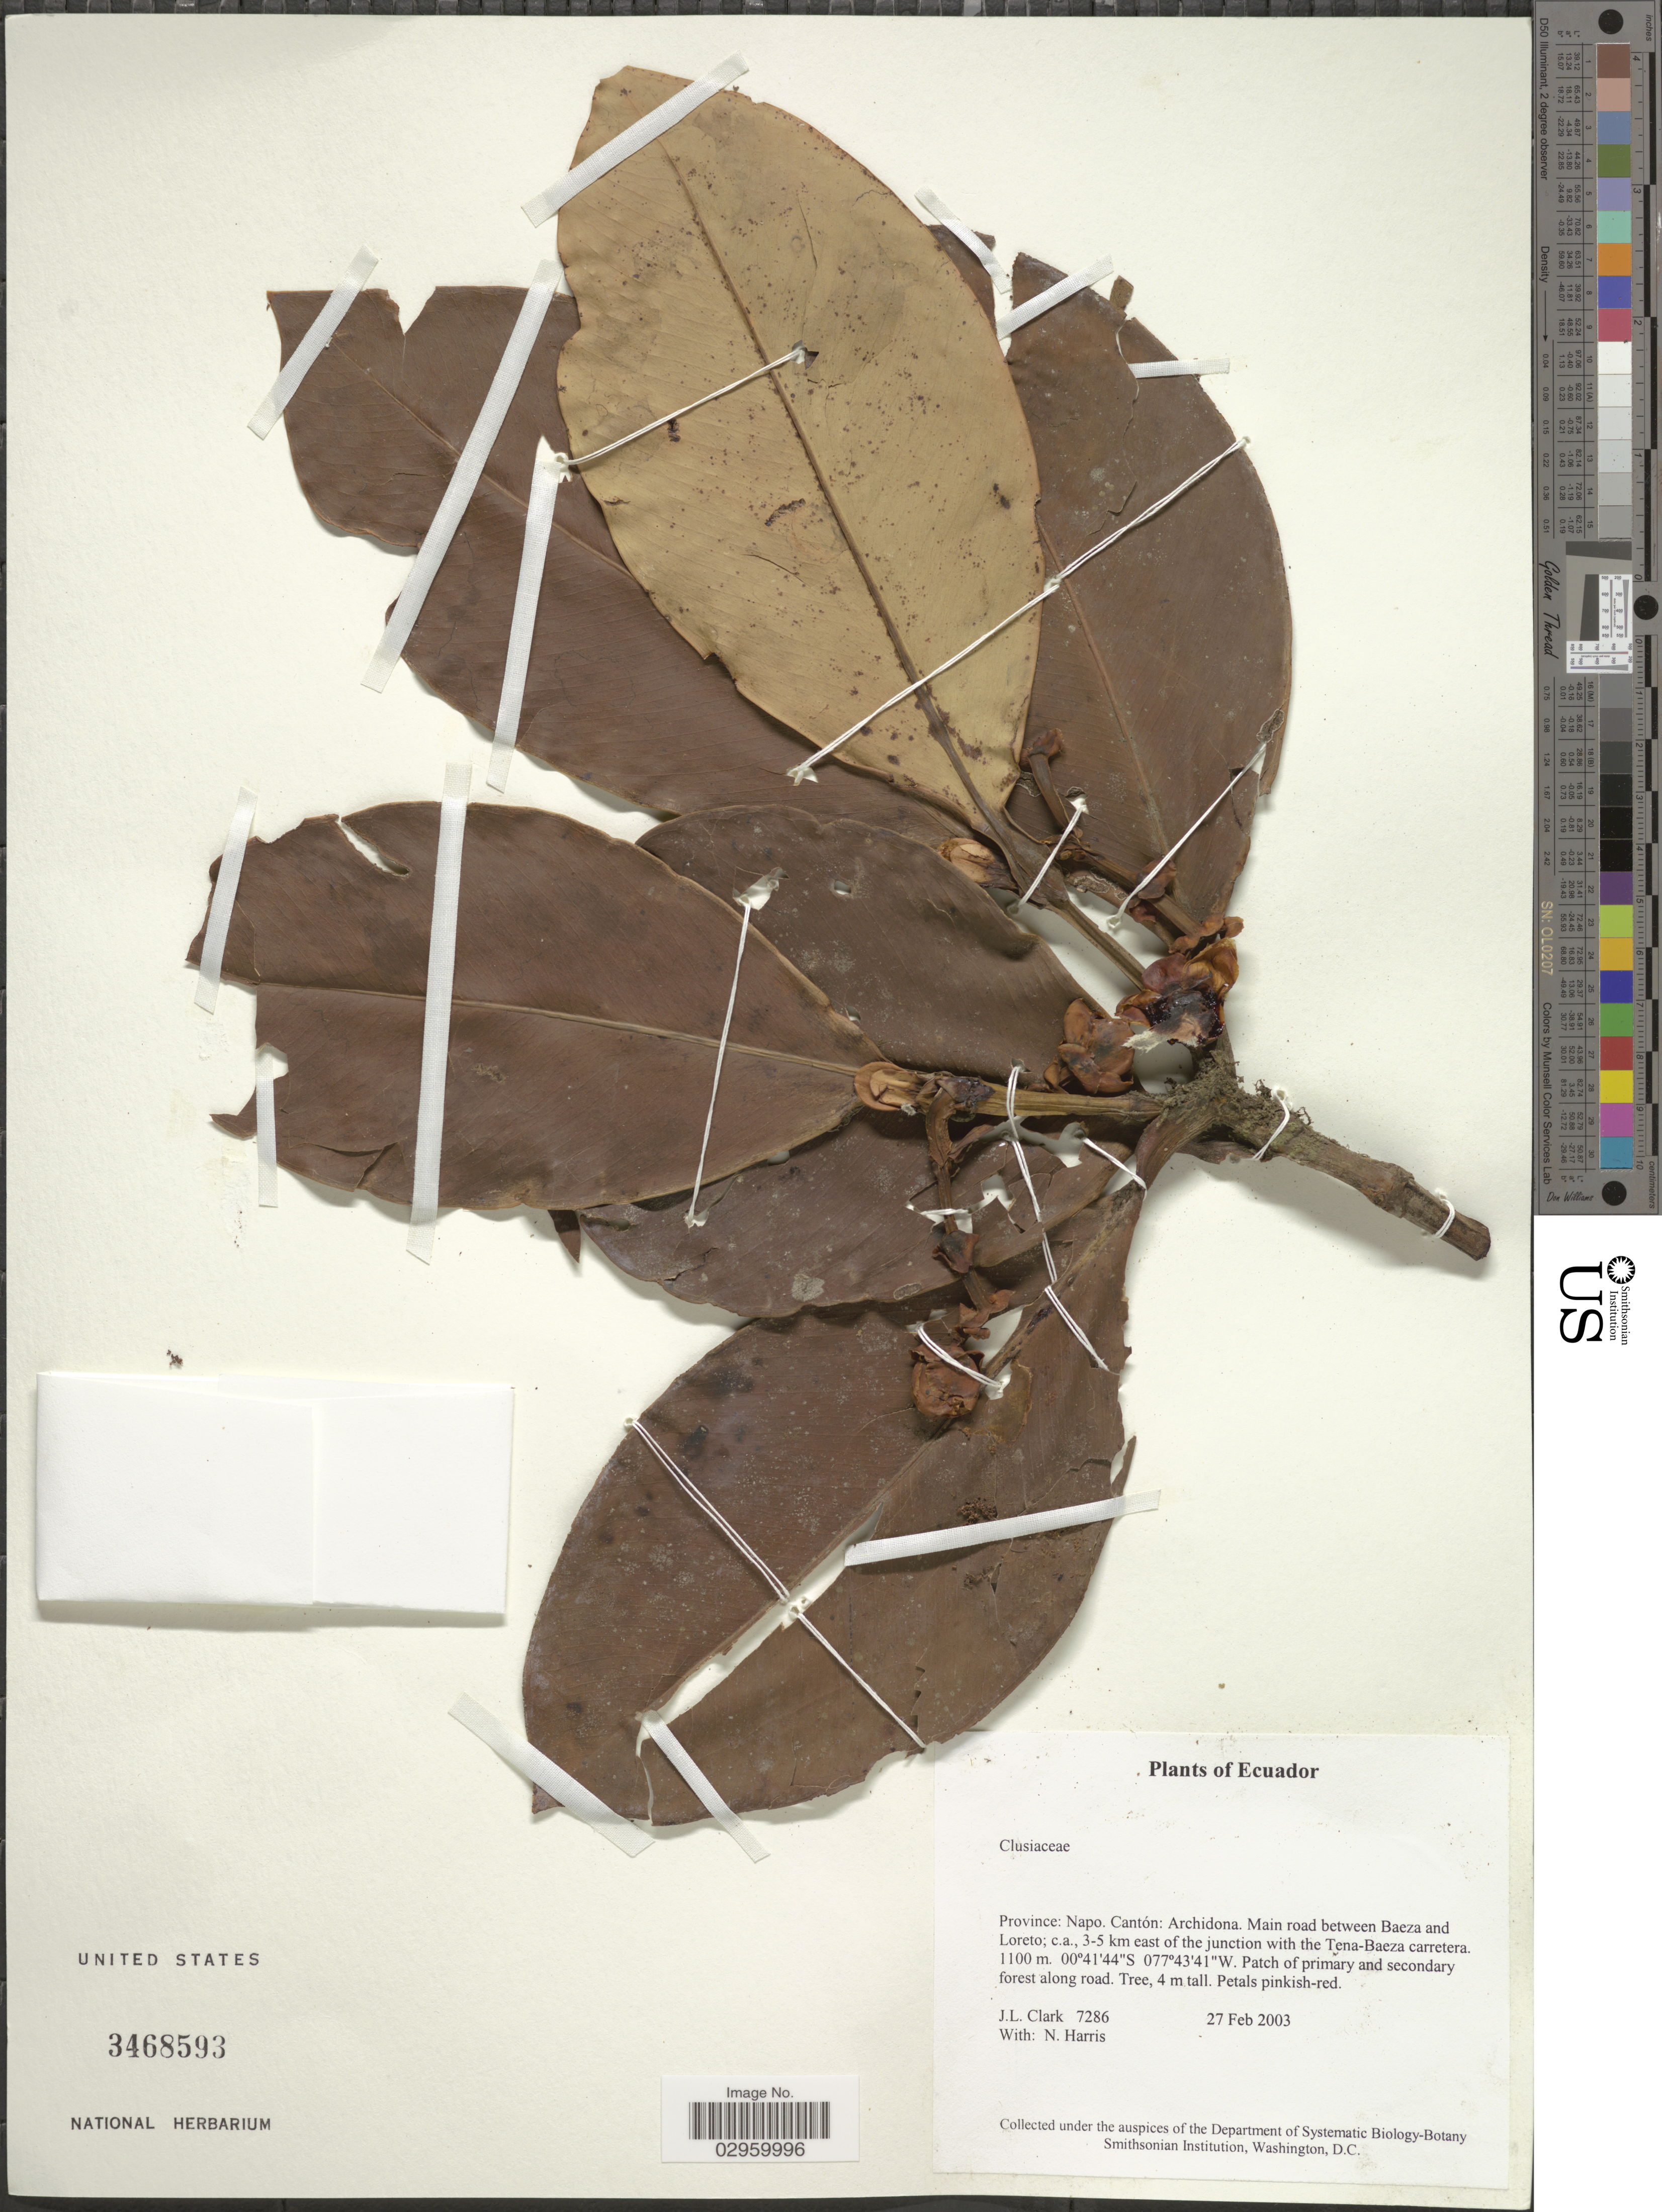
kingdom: Plantae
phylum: Tracheophyta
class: Magnoliopsida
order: Malpighiales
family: Clusiaceae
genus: Clusia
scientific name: Clusia sp.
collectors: J. L. Clark & N. Harris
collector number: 7286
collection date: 2003-02-27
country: Ecuador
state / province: Napo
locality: Cantón: Archidona, Main road between Baeza and Loreto; c.a. 3-5 km east of the junction with the Tena-Baeza carretera.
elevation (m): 1100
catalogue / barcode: US 3468593